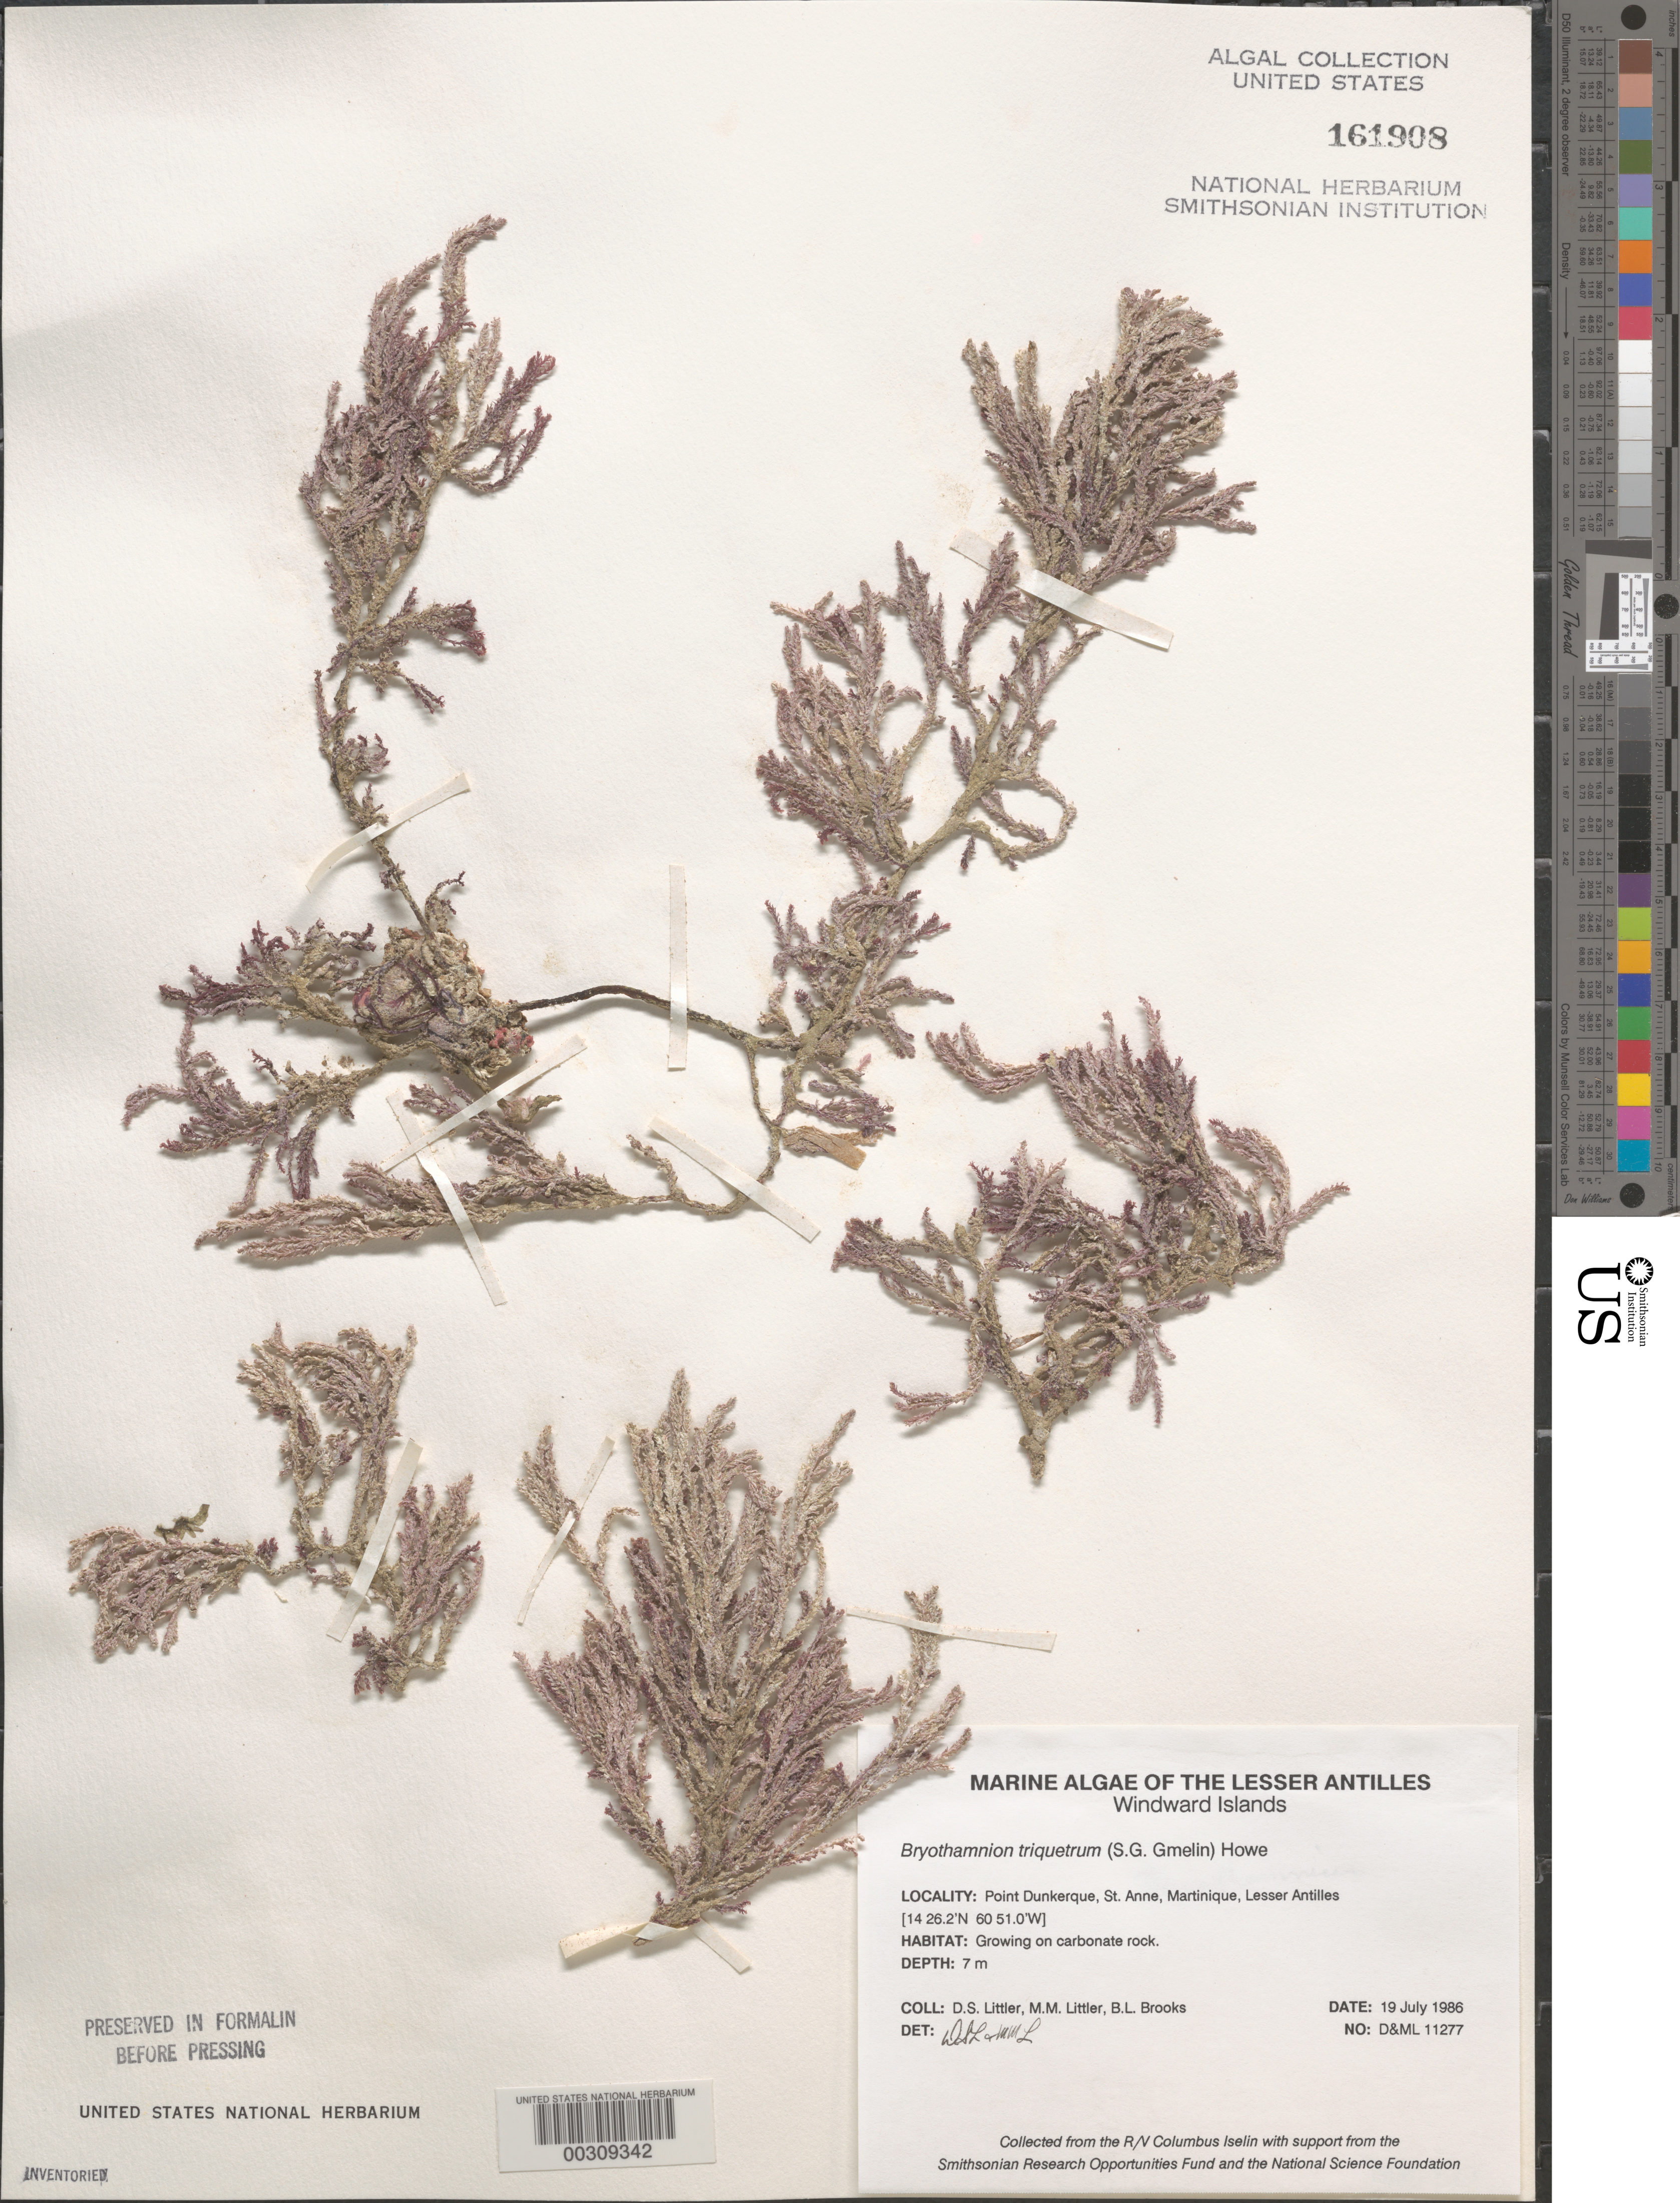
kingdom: Plantae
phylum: Rhodophyta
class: Florideophyceae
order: Ceramiales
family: Rhodomelaceae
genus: Alsidium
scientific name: Alsidium triquetrum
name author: (S.G. Gmel.) Trevis.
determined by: Algae name updating Project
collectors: D. S. Littler, M. M. Littler & B. Brooks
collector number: D&ML 11277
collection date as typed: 19 Jul 1986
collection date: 1986-07-19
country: Martinique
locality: Pointe Dunkerque, St. Anne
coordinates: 14 26.2'N, 60 51.0'W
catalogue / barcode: US 161908